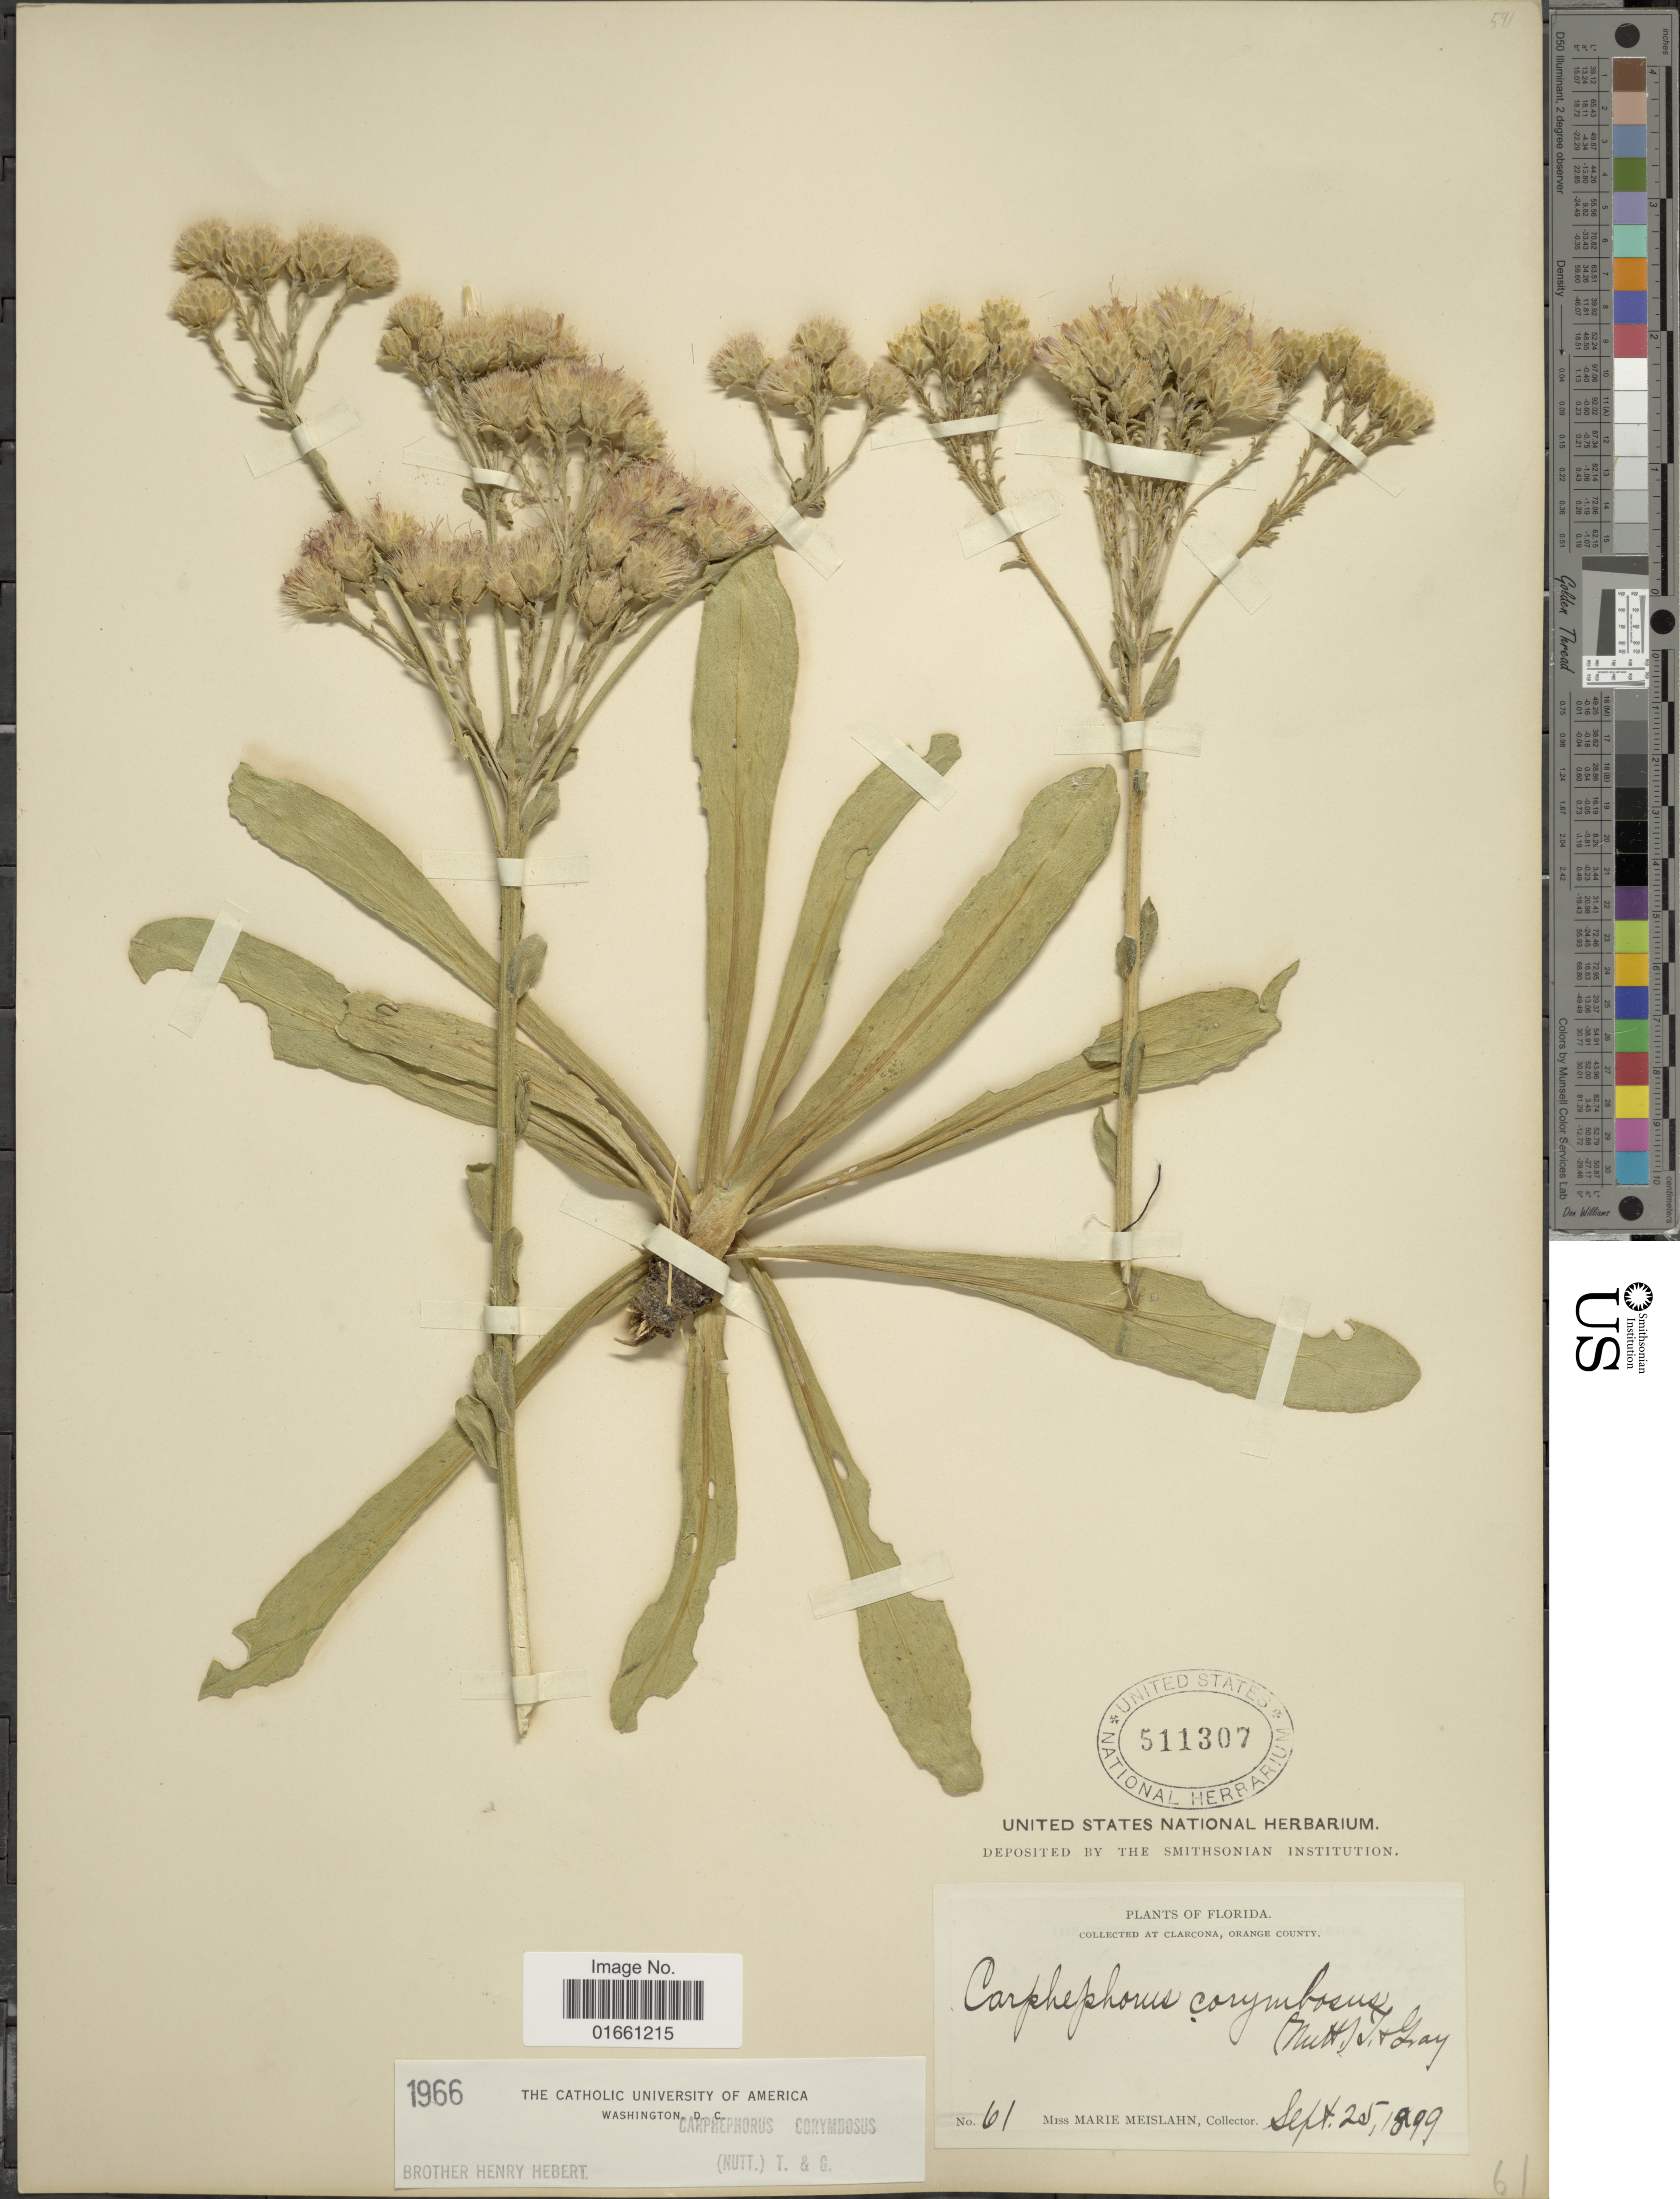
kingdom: Plantae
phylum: Tracheophyta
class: Magnoliopsida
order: Asterales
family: Asteraceae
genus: Carphephorus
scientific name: Carphephorus corymbosus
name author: (Nutt.) Torr. & A. Gray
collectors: M. Meislahn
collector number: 61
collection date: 1899-09-25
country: United States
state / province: Florida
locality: At Clarcona, Orange County.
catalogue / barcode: US 511307